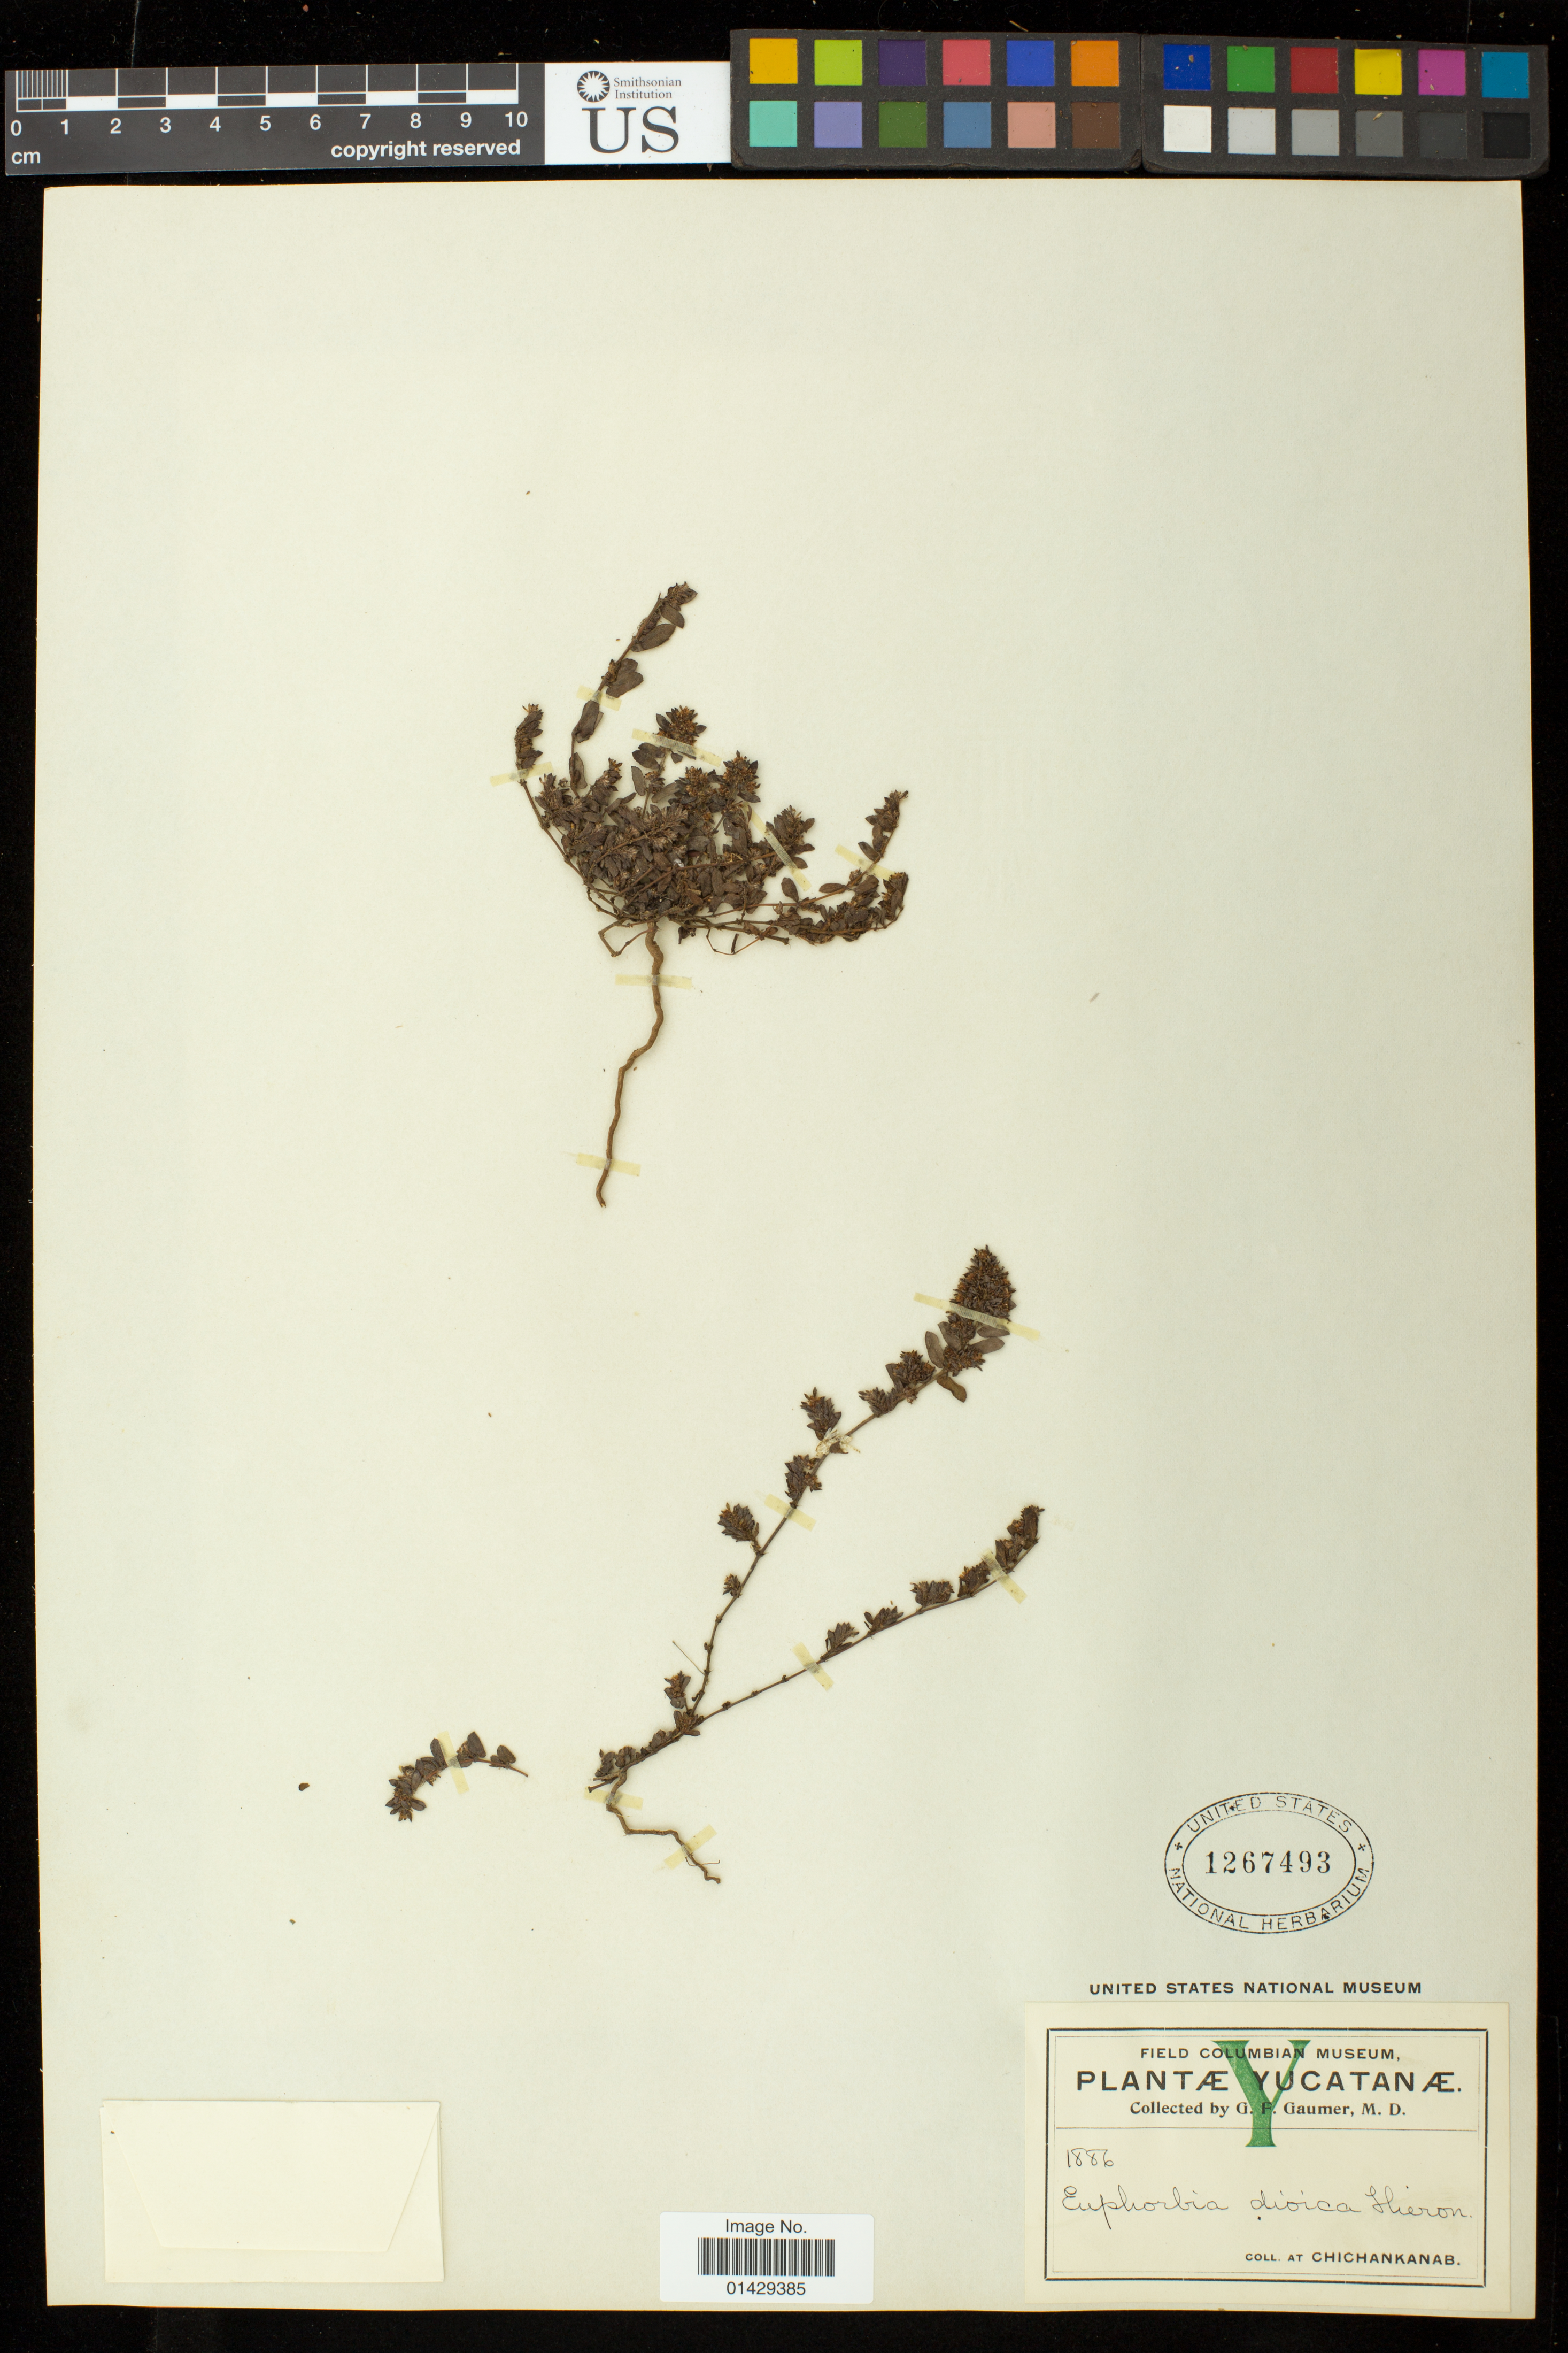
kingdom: Plantae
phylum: Tracheophyta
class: Magnoliopsida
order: Malpighiales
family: Euphorbiaceae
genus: Euphorbia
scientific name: Euphorbia dioeca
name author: Kunth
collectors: G. F. Gaumer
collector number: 1886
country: Mexico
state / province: Yucatán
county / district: Quintana Roo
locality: Yucatan. Chichankanab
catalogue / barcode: US 1267493